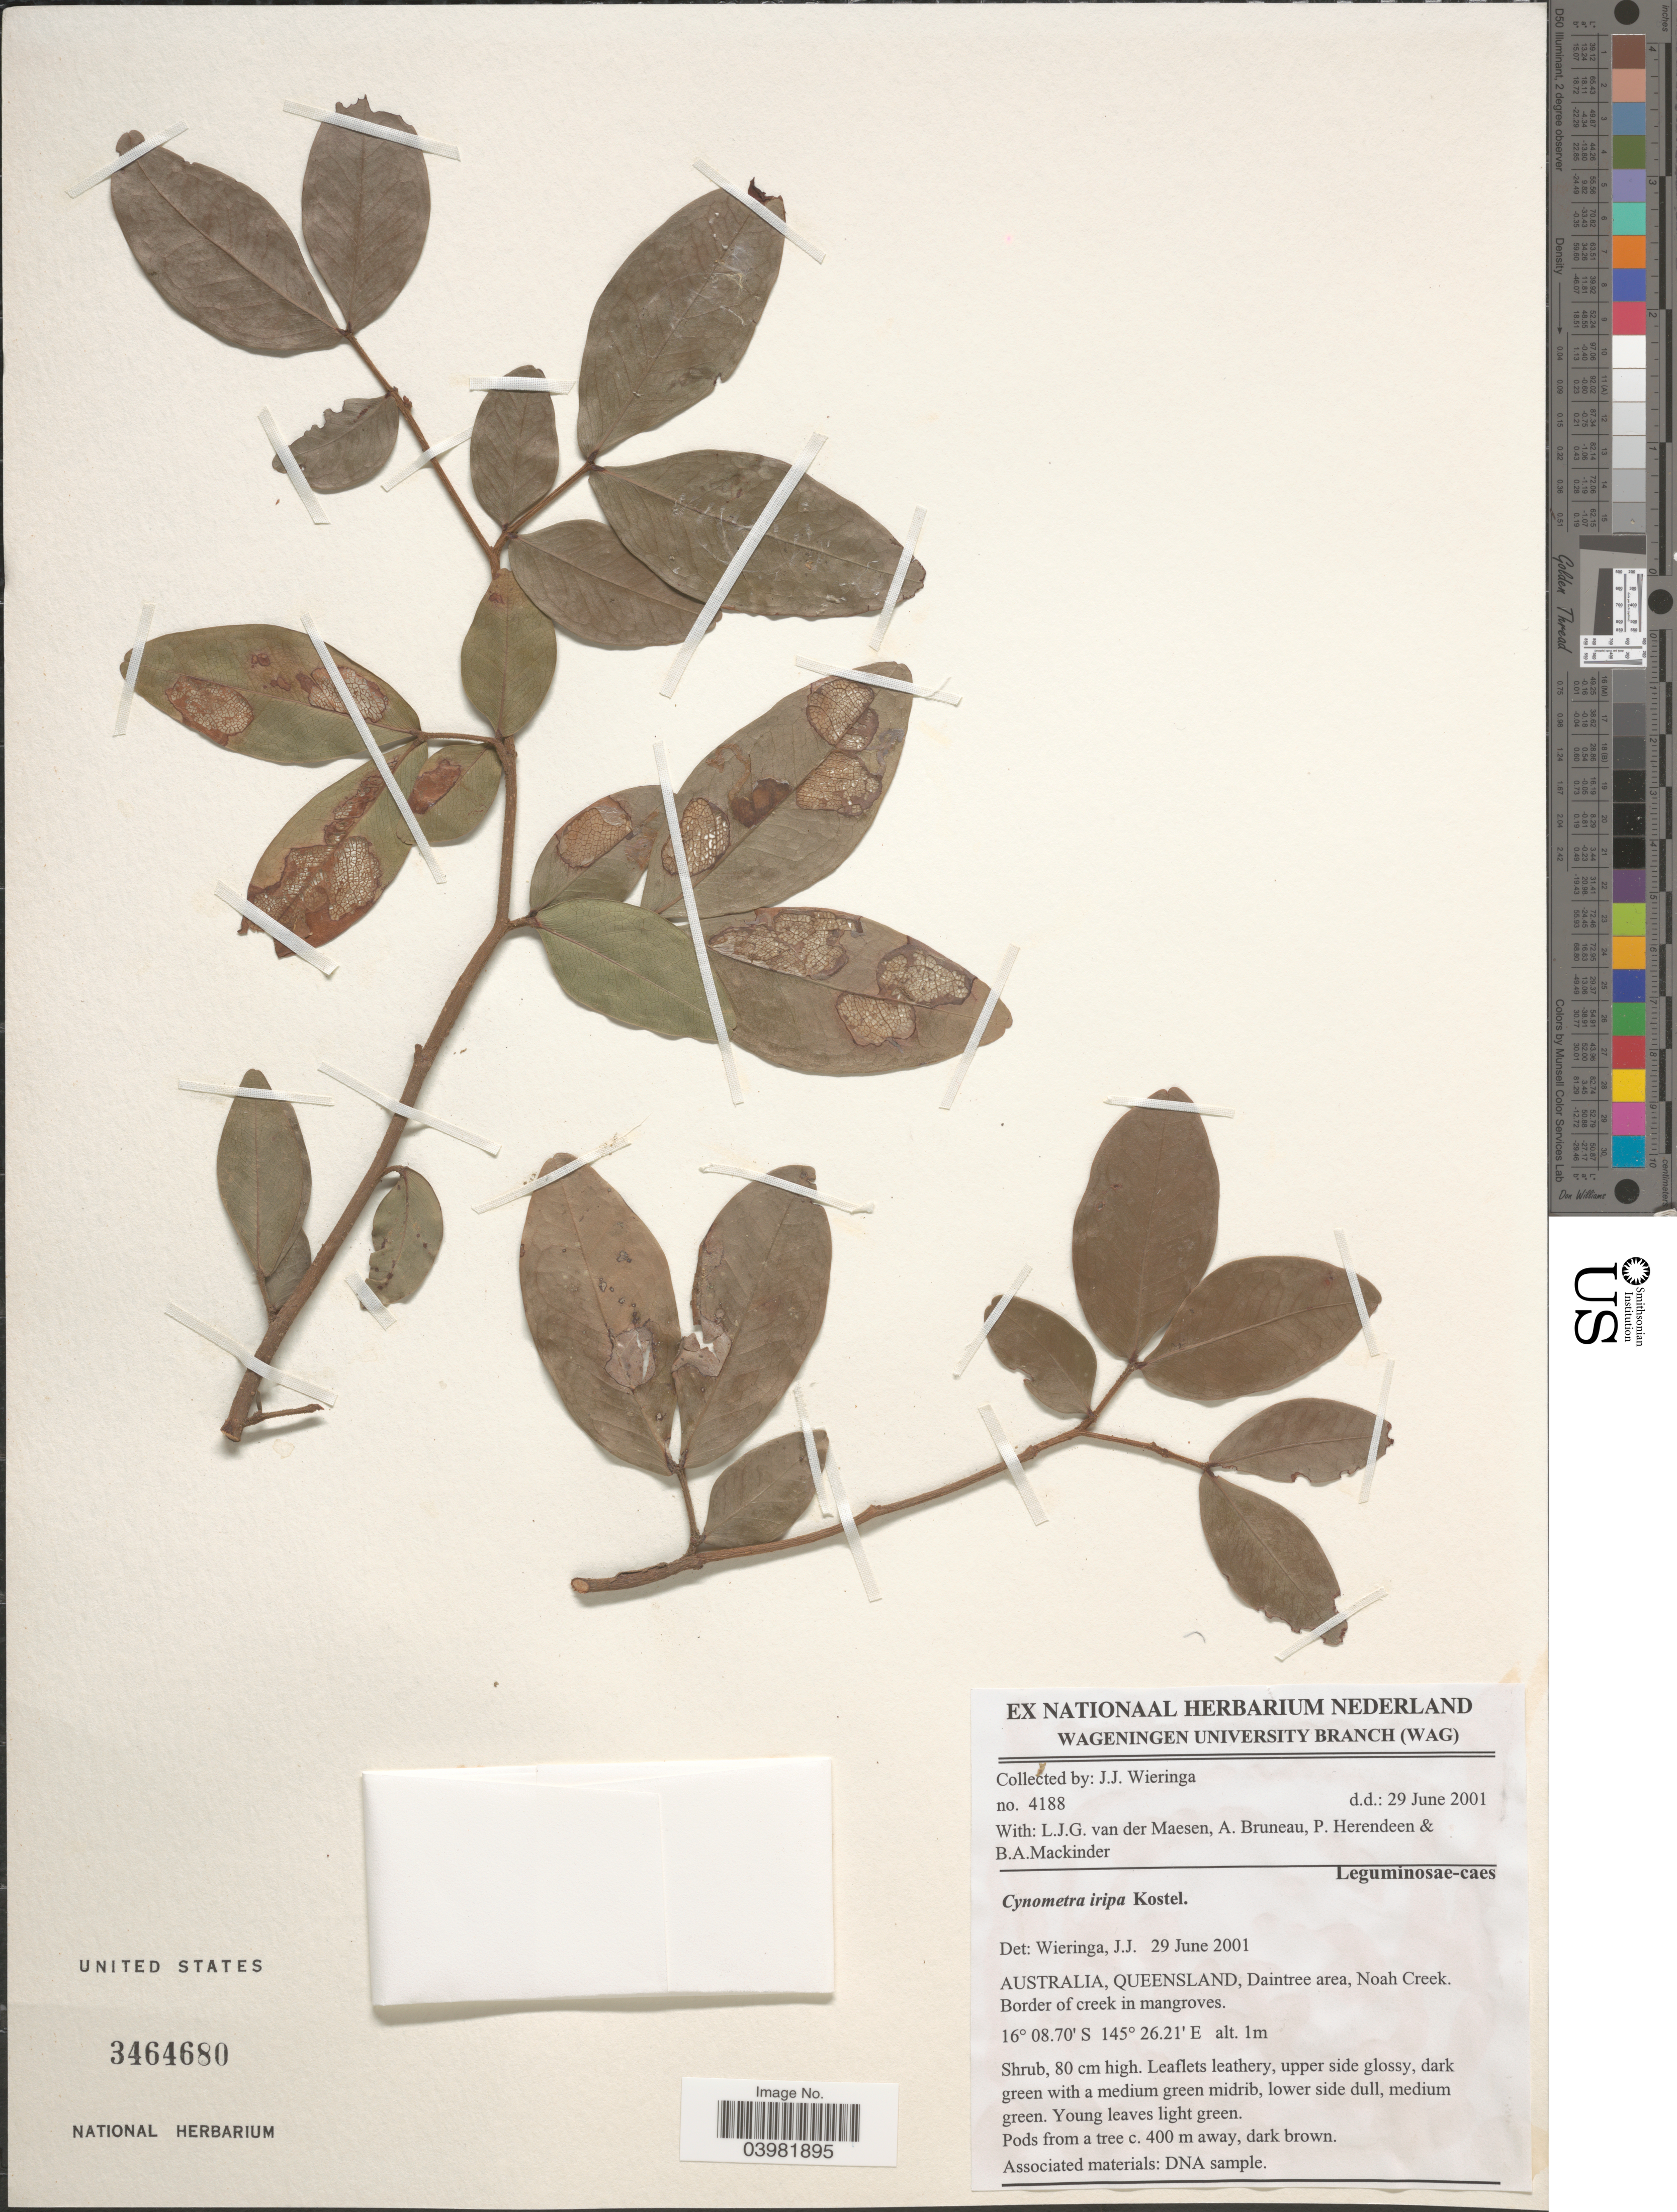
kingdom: Plantae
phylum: Tracheophyta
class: Magnoliopsida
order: Fabales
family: Fabaceae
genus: Cynometra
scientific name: Cynometra iripa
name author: Kostel.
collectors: J. Wieringa, L. van der Maesen, A. Bruneau, P. S. Herendeen & B. Mackinder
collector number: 4188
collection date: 2001-06-29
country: Australia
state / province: Queensland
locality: Daintree area, Noah Creek. Border of creek in mangroves.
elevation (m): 1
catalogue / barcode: US 3464680